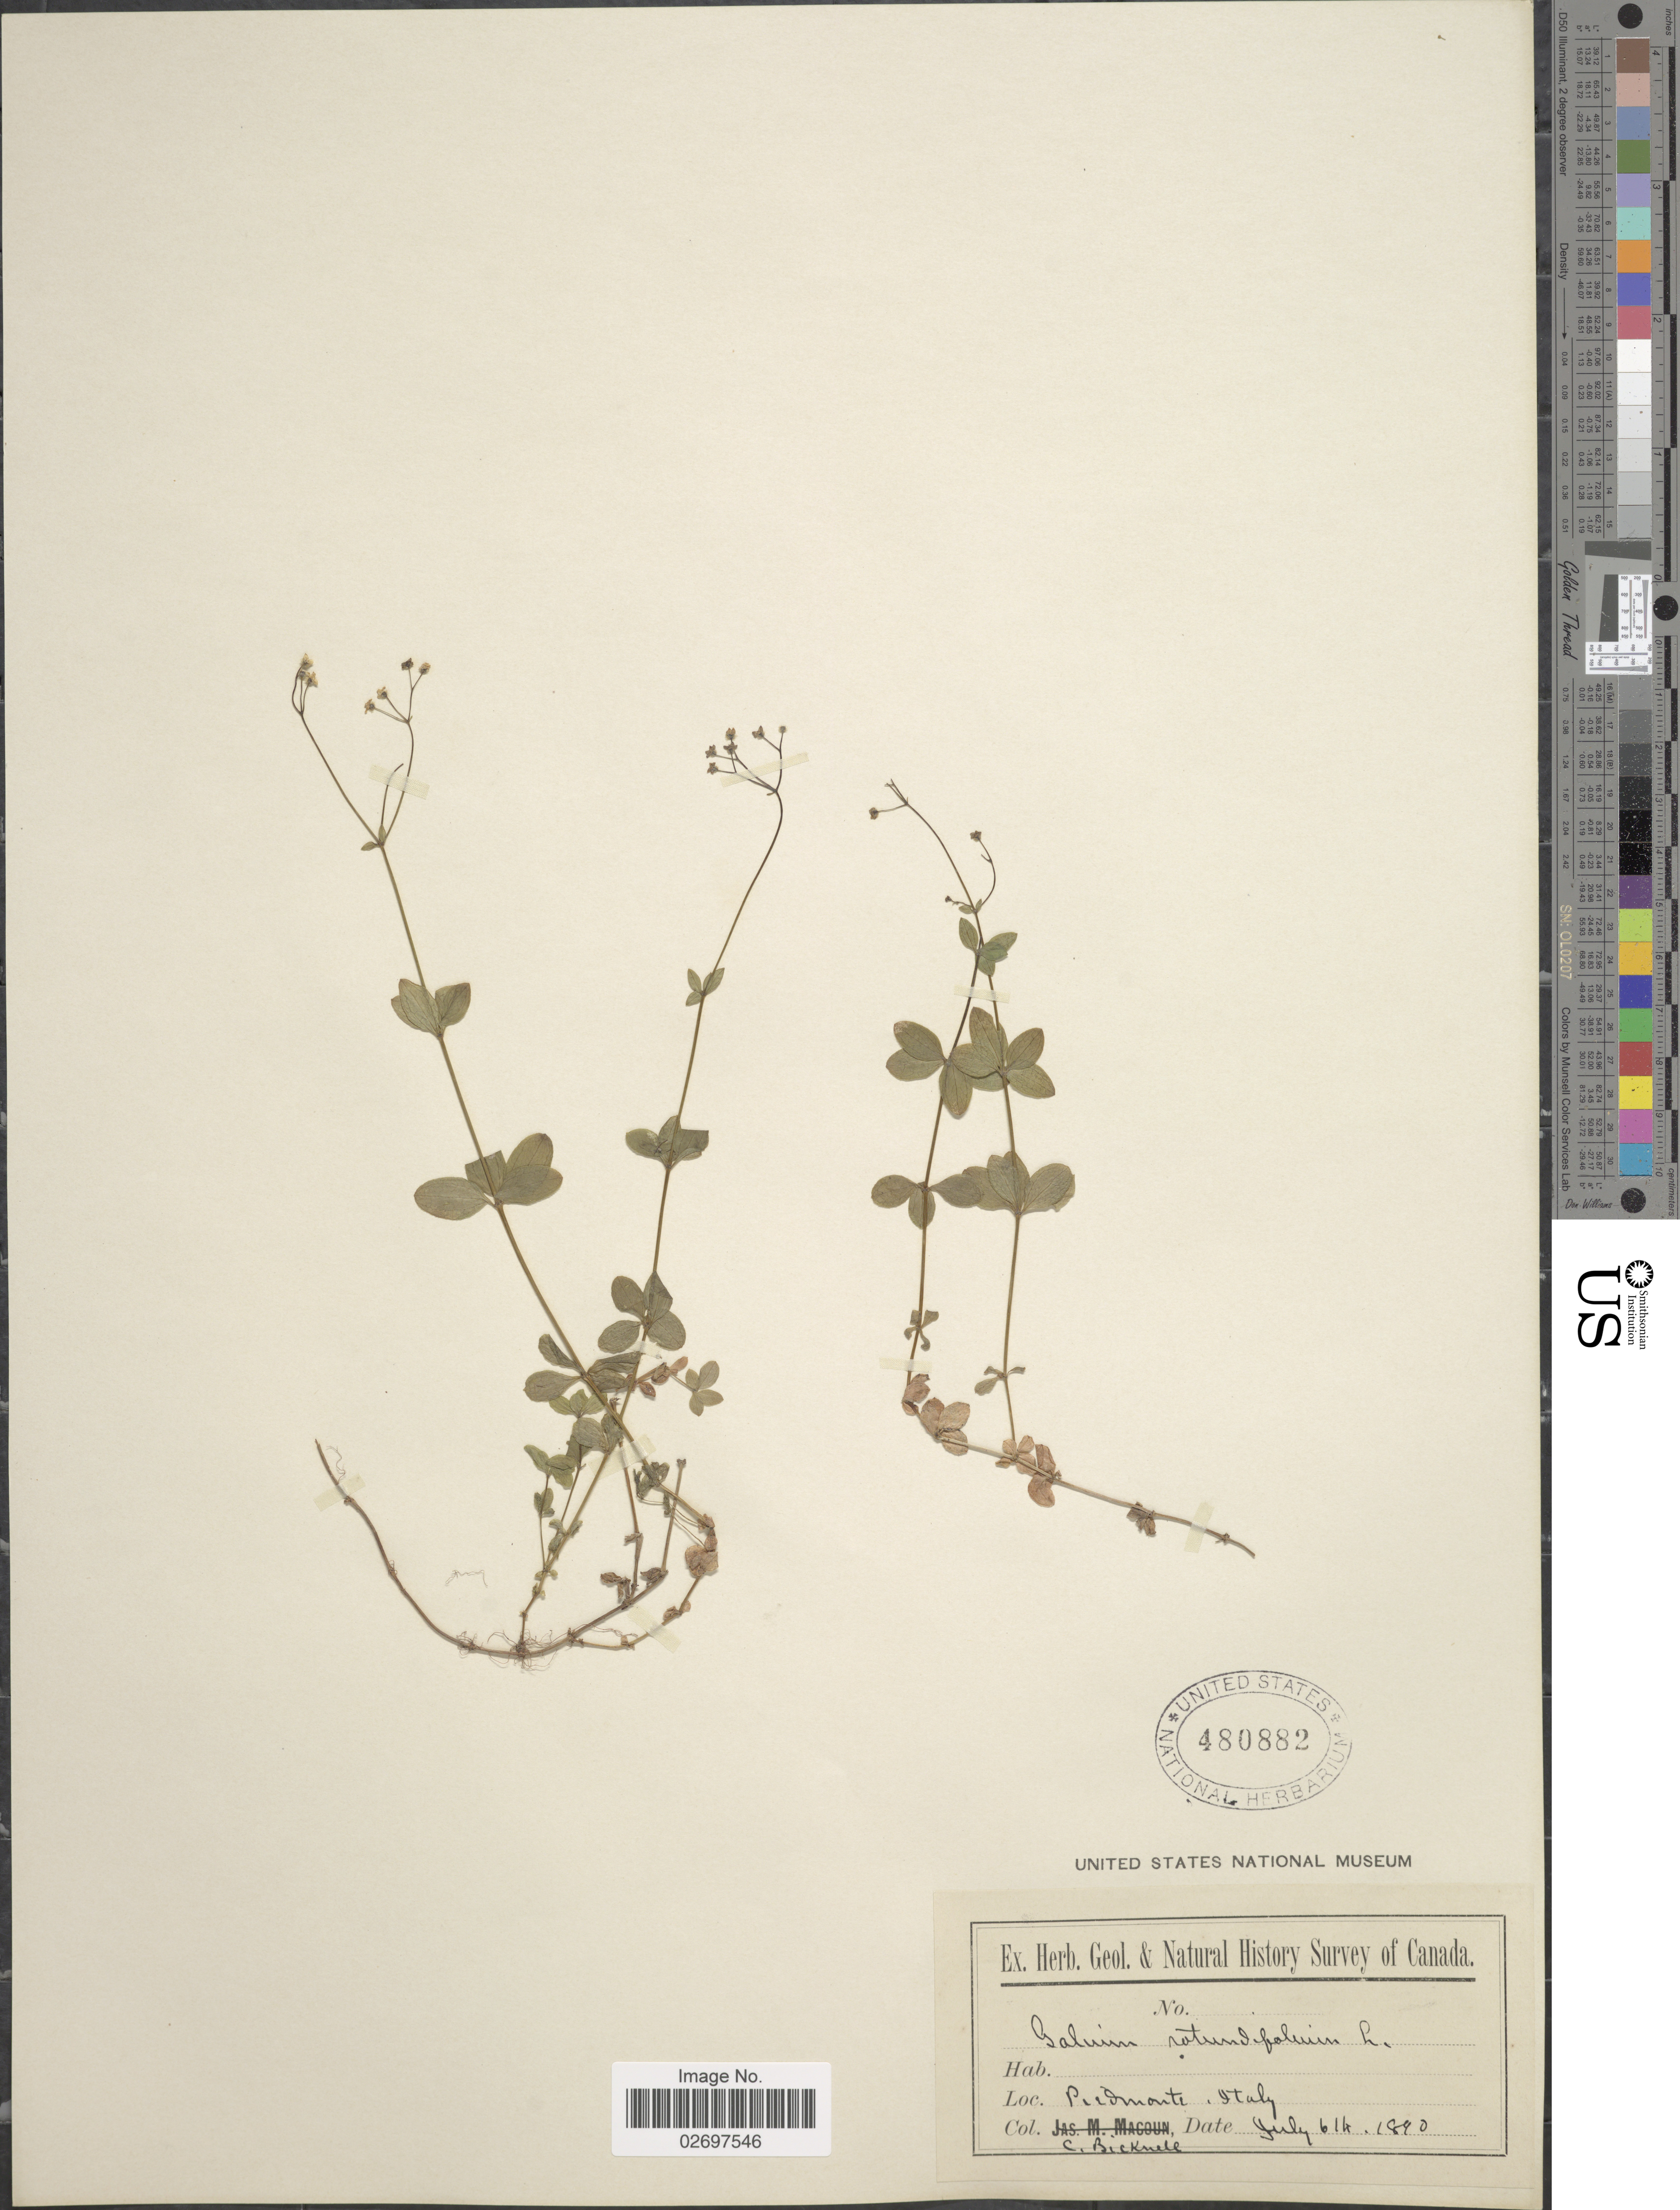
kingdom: Plantae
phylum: Tracheophyta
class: Magnoliopsida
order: Gentianales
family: Rubiaceae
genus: Galium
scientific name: Galium rotundifolium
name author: L.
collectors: C. Bicknell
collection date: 1890-07-06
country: Italy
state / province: Piedmont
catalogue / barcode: US 480882